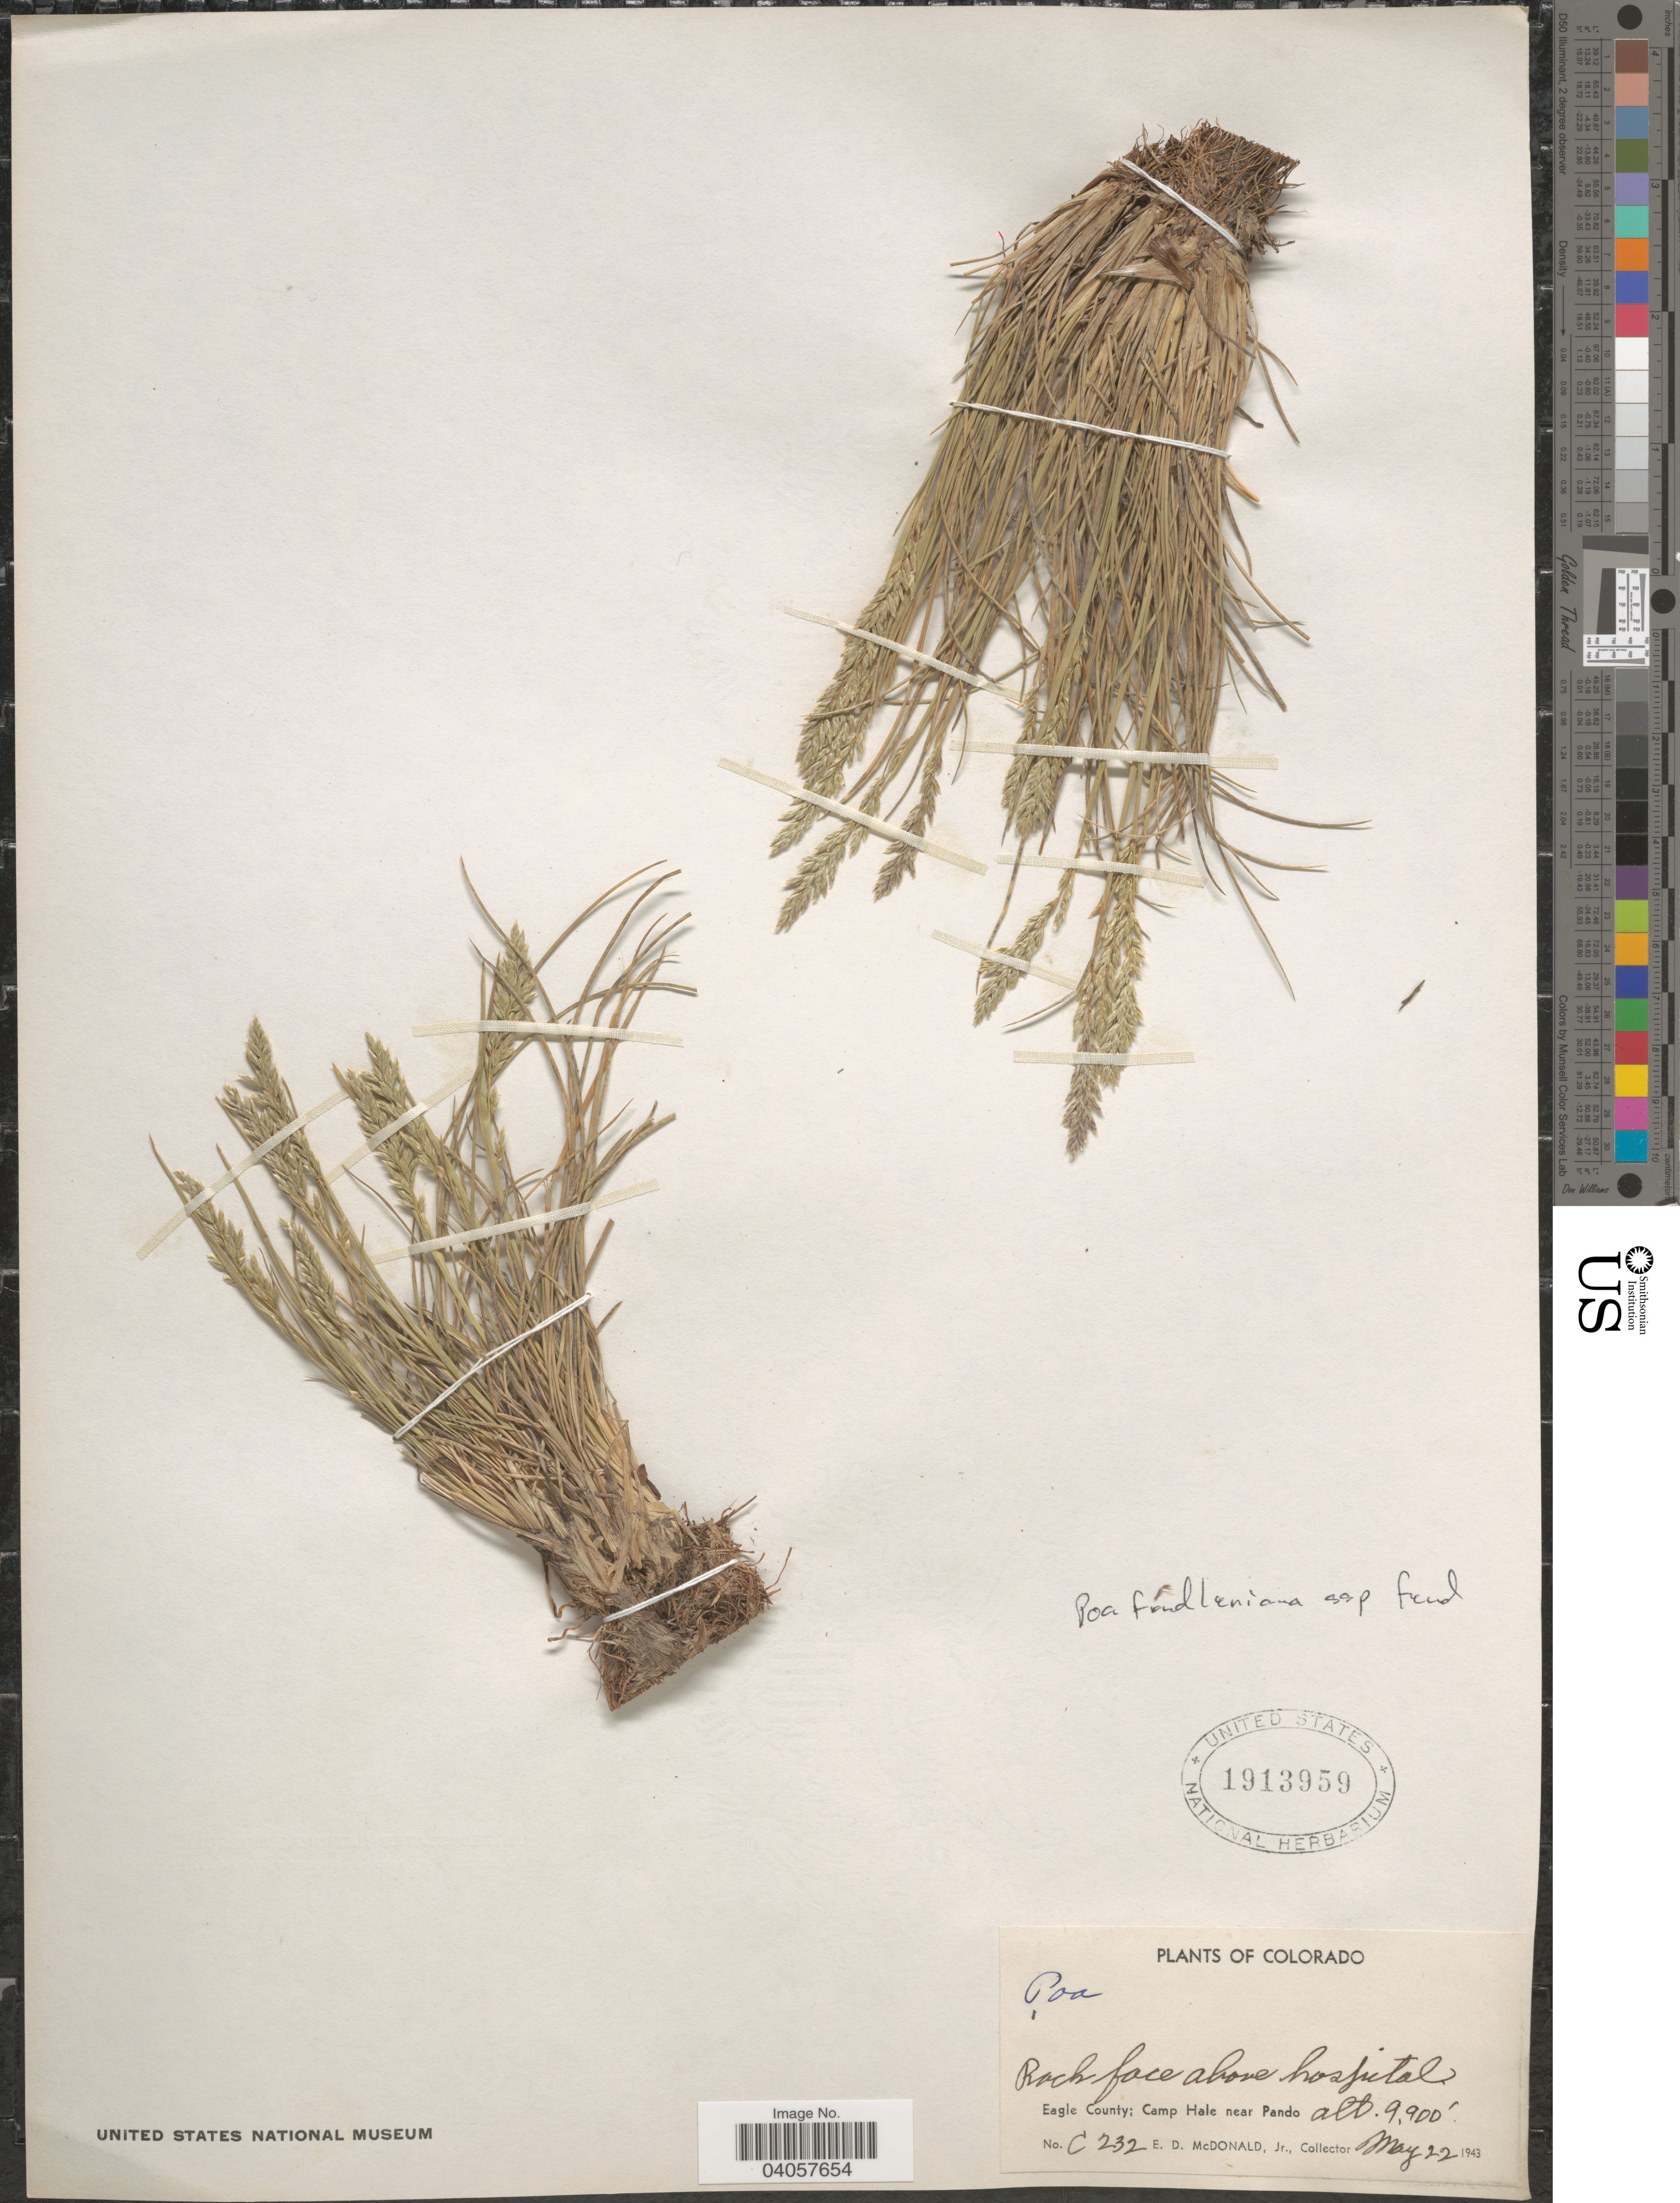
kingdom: Plantae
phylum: Tracheophyta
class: Liliopsida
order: Poales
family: Poaceae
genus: Poa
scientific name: Poa fendleriana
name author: (Steud.) Vasey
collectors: E. D. McDonald Jr.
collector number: C 232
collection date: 1943-05-22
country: United States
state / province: Colorado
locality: Eagle County; Camp Hale near Pando.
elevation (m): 3018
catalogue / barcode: US 1913959